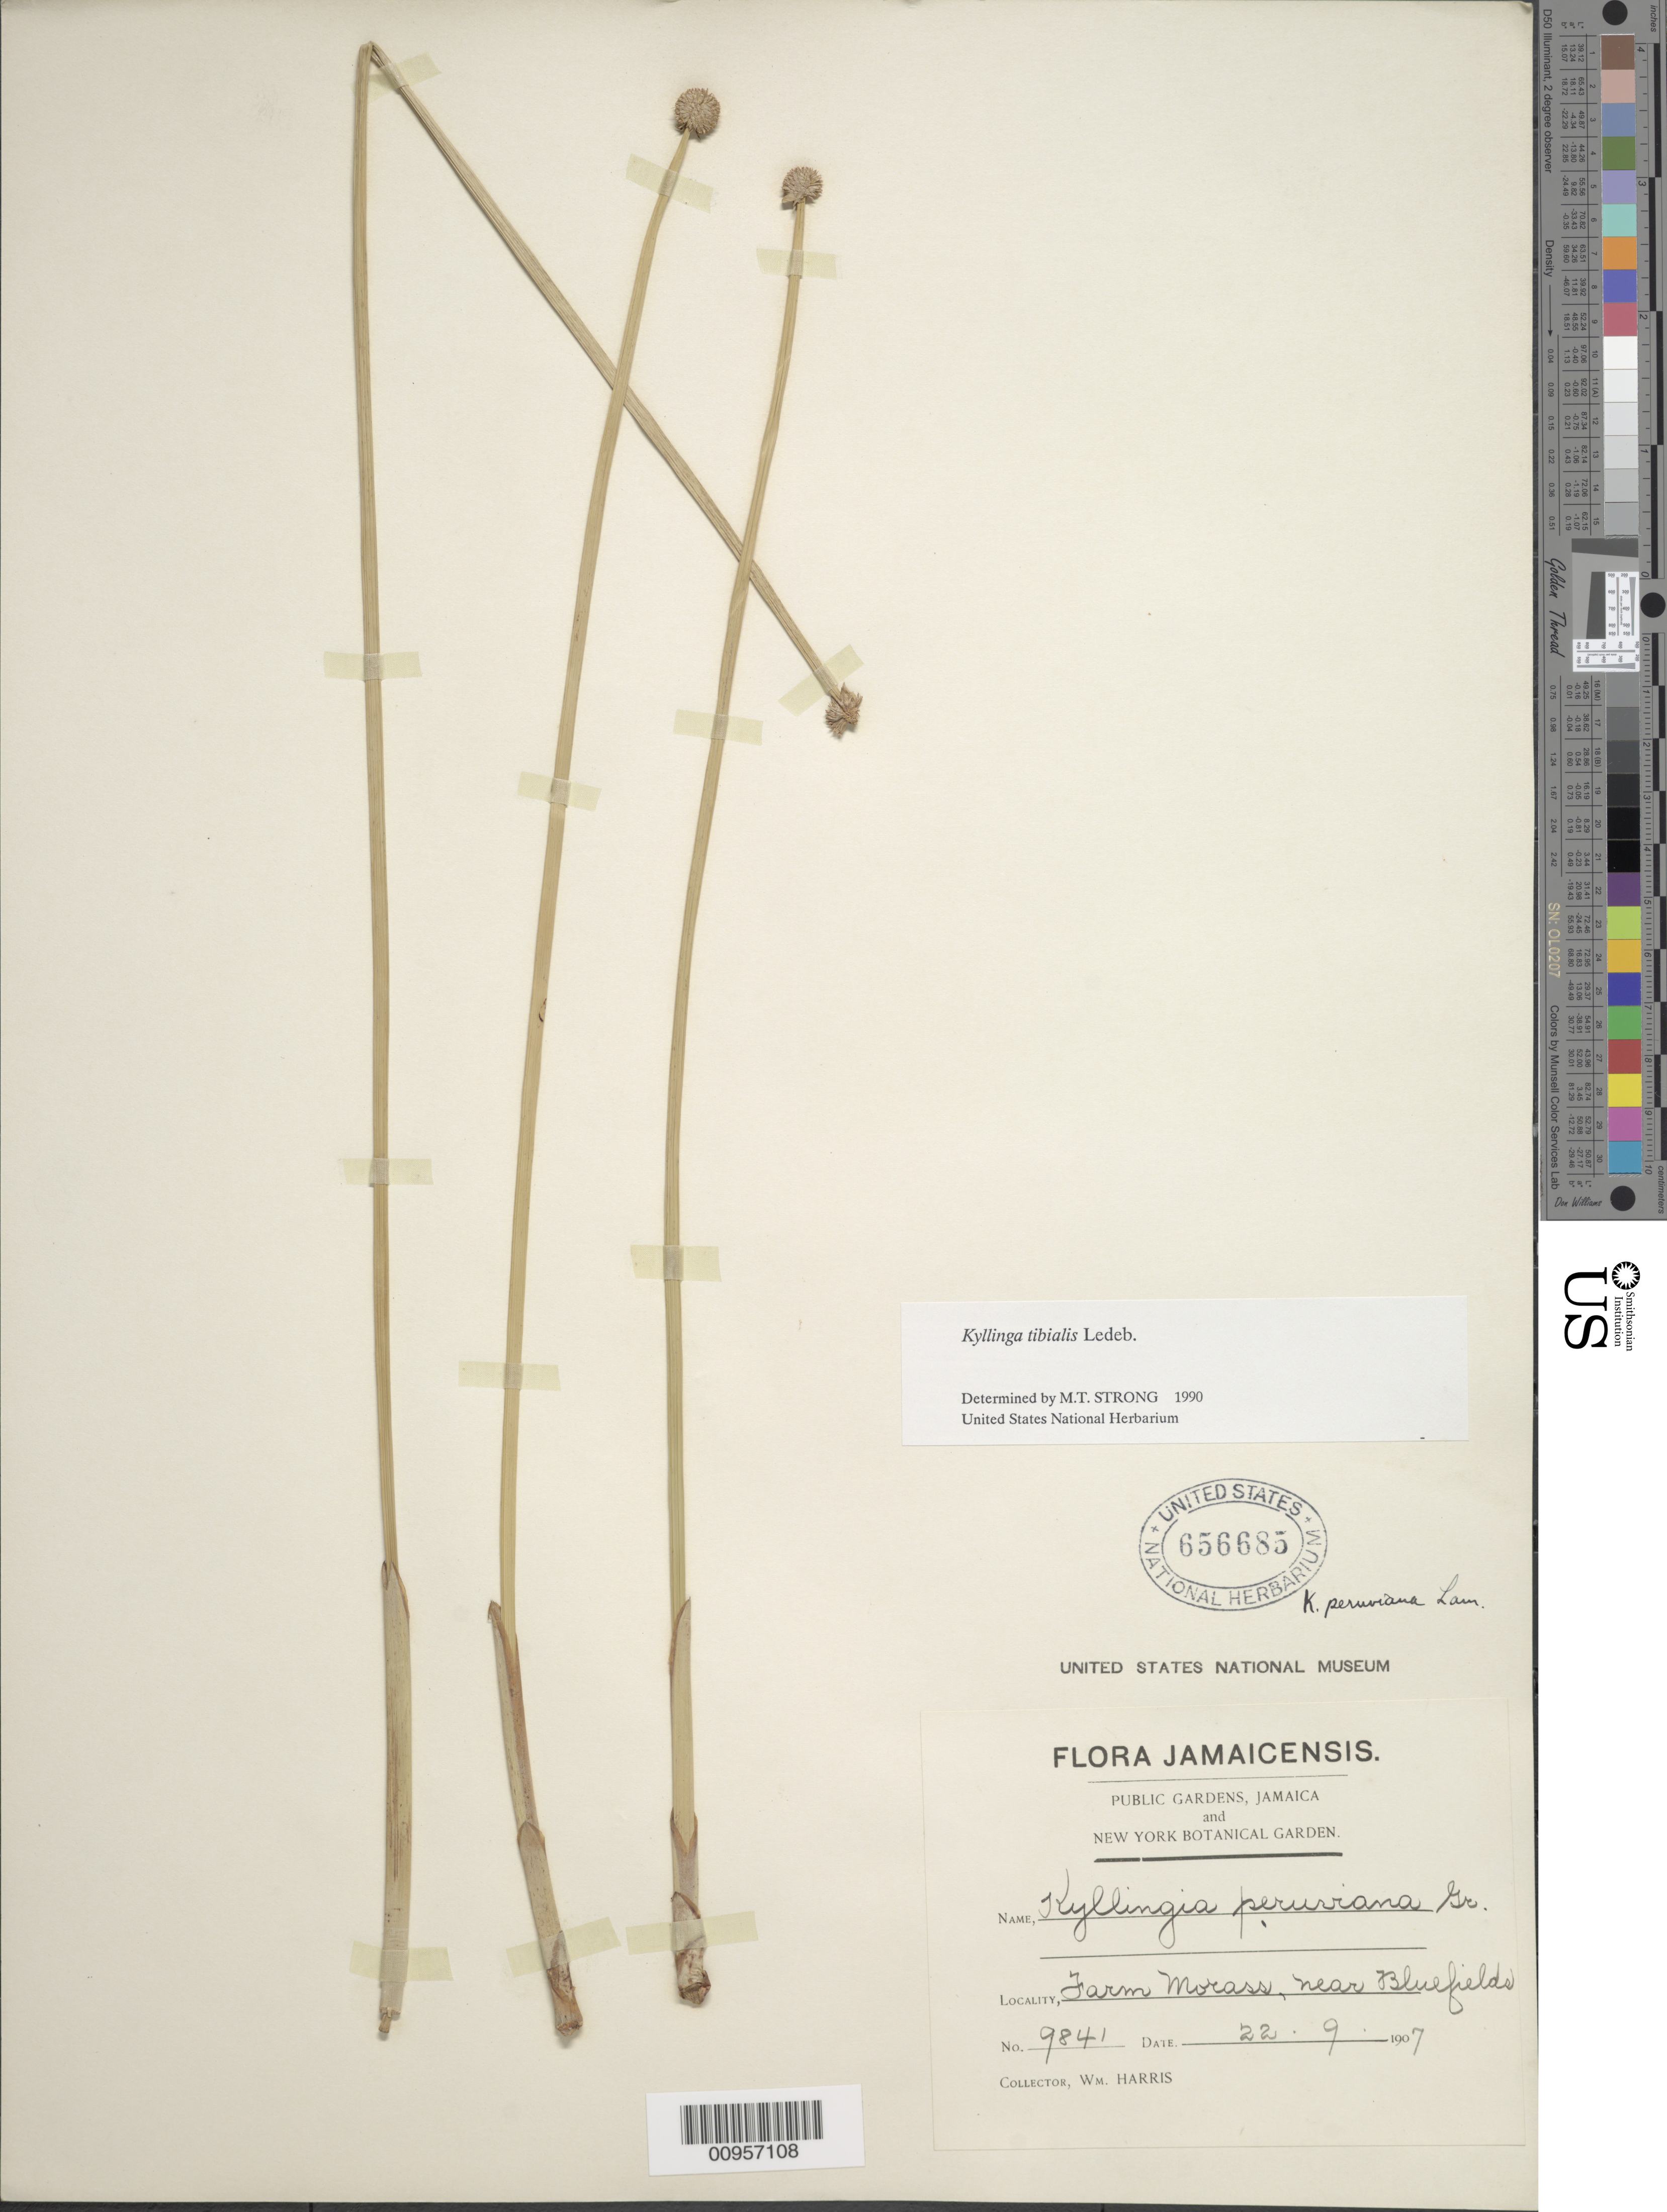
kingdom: Plantae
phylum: Tracheophyta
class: Liliopsida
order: Poales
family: Cyperaceae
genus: Cyperus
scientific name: Cyperus tibialis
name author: (Poit. ex Ledeb.) Govaerts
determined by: Strong, Mark T., (BOT), Smithsonian Institution - National Museum of Natural History (UNITED STATES)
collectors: W. H. Harris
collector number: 9841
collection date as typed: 22 Sep 1907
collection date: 1907-09-22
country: Jamaica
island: Jamaica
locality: Farm Morass, near Bluefields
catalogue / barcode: US 656685